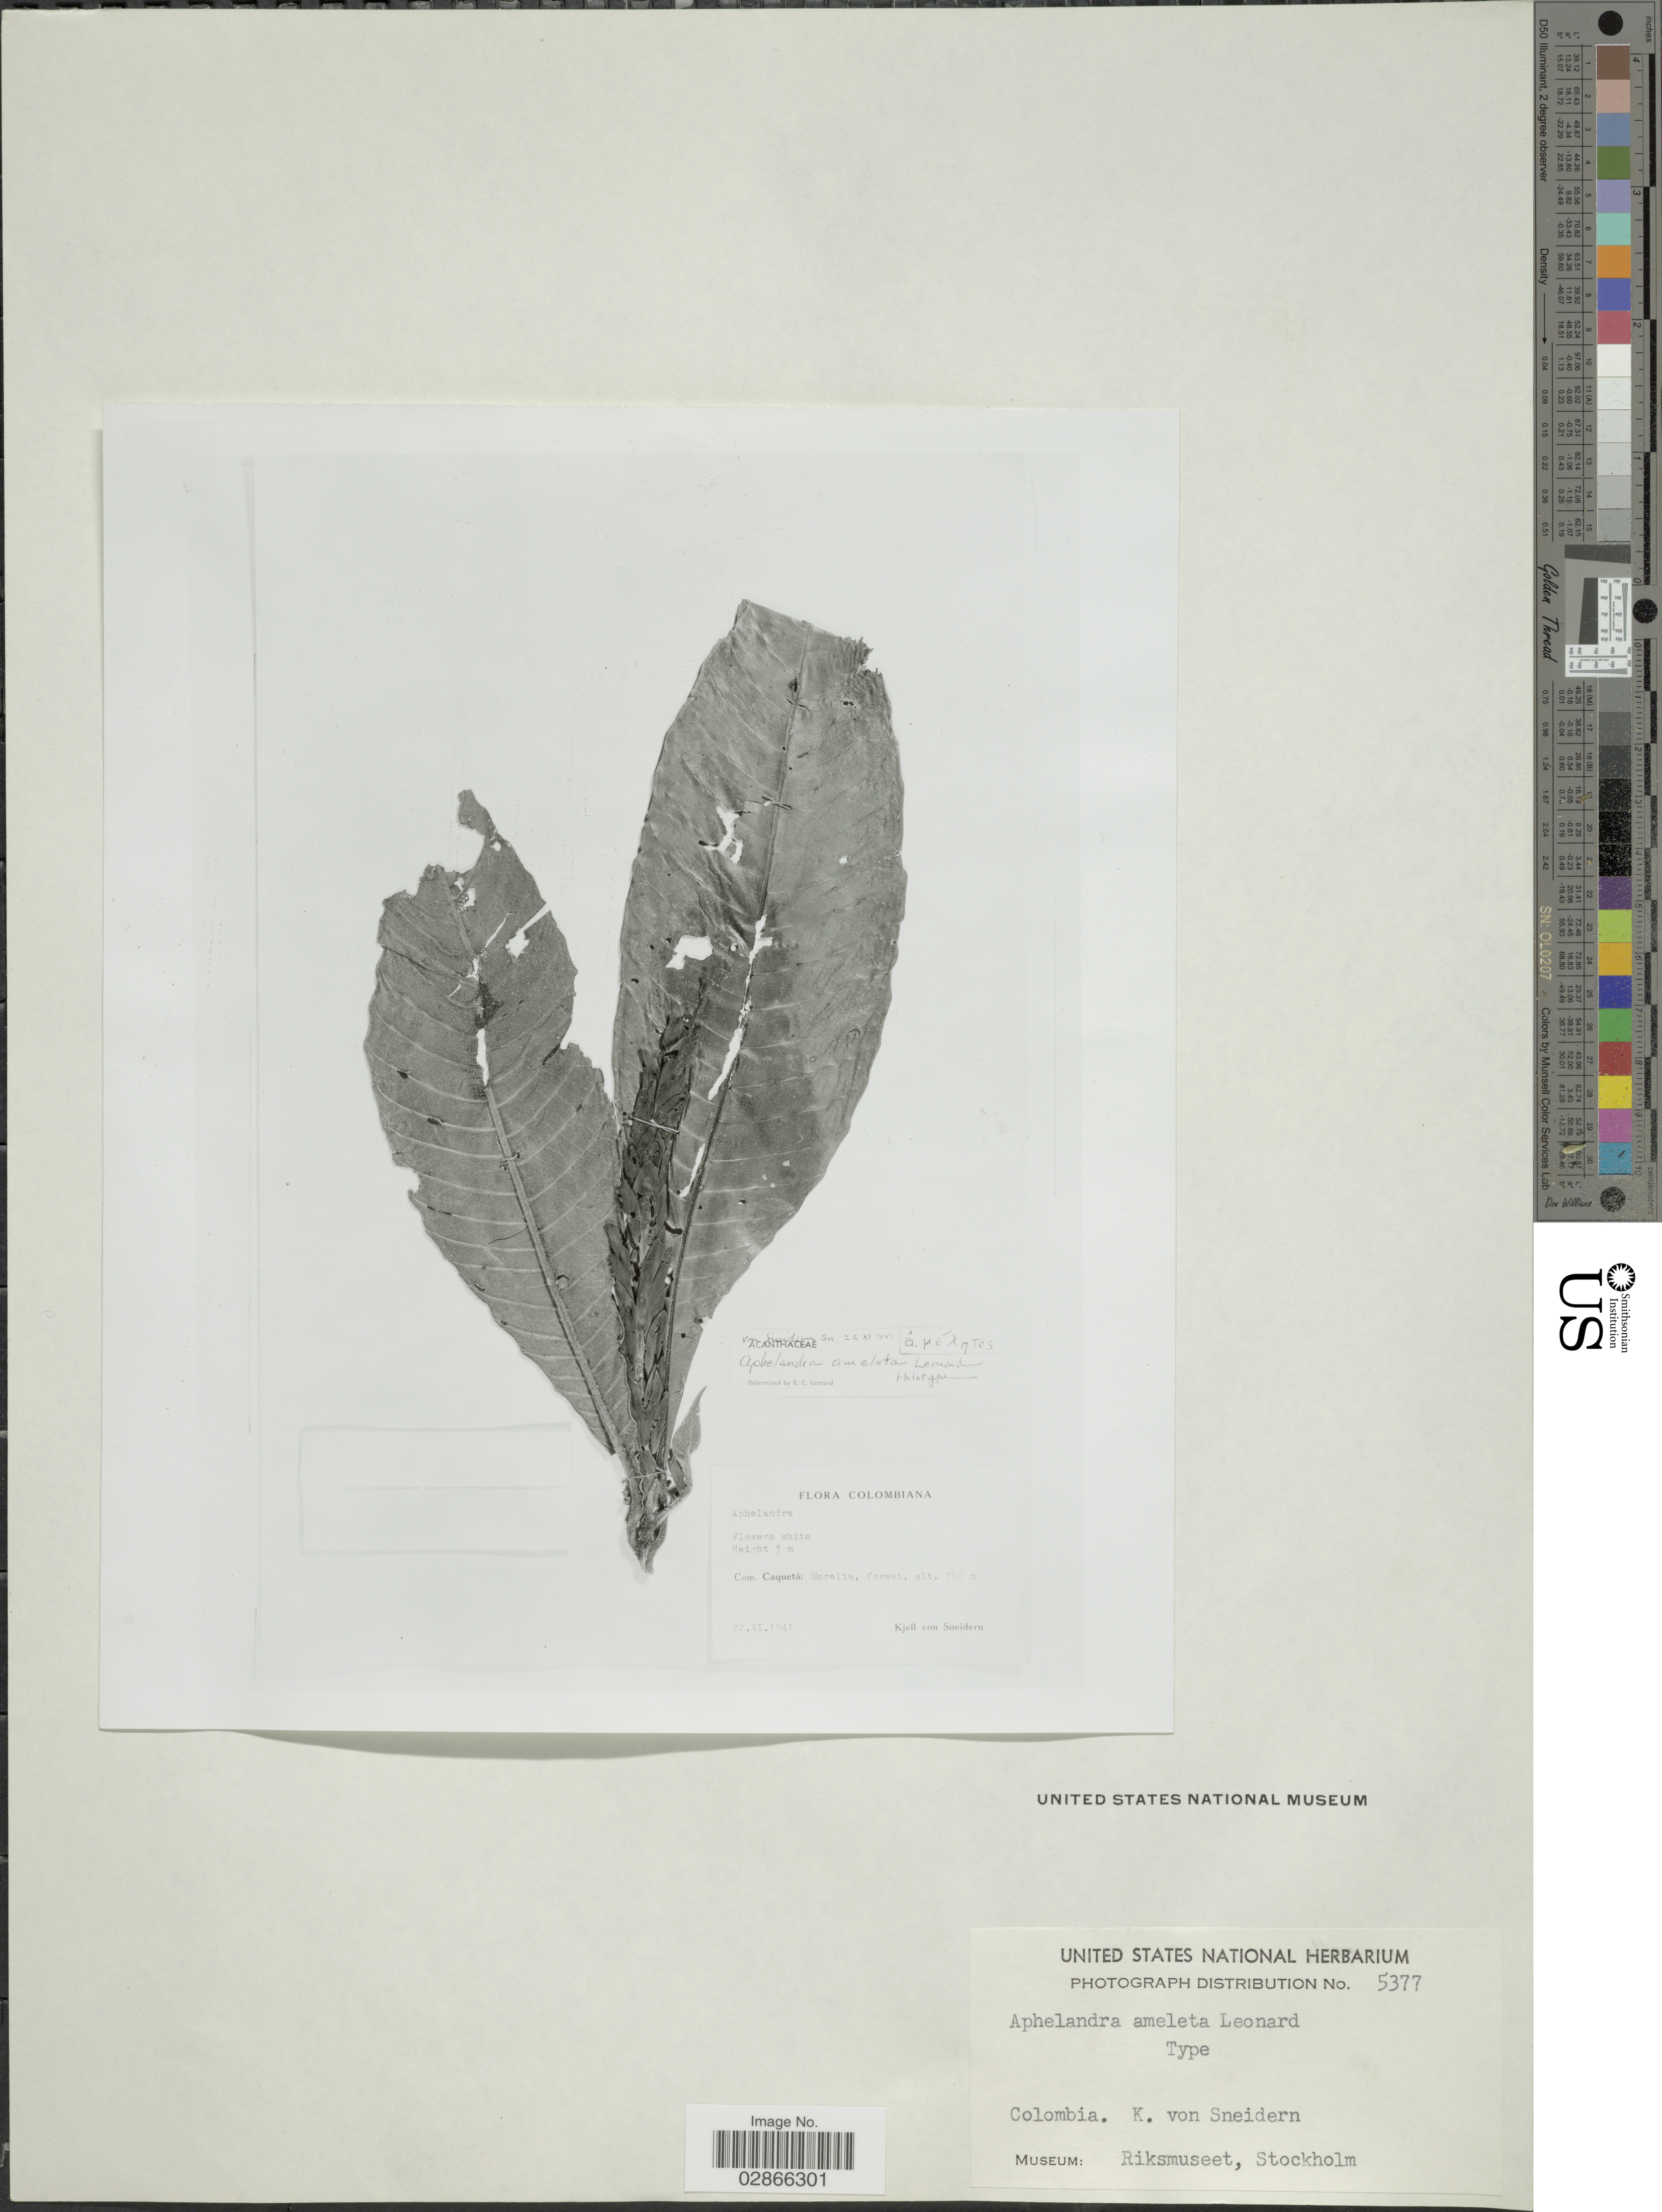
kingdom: Plantae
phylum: Tracheophyta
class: Magnoliopsida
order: Lamiales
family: Acanthaceae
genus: Aphelandra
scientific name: Aphelandra ameleta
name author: Leonard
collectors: K. von Sneidern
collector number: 5377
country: Colombia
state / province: Caquetá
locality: Morelia, forest.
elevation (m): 150